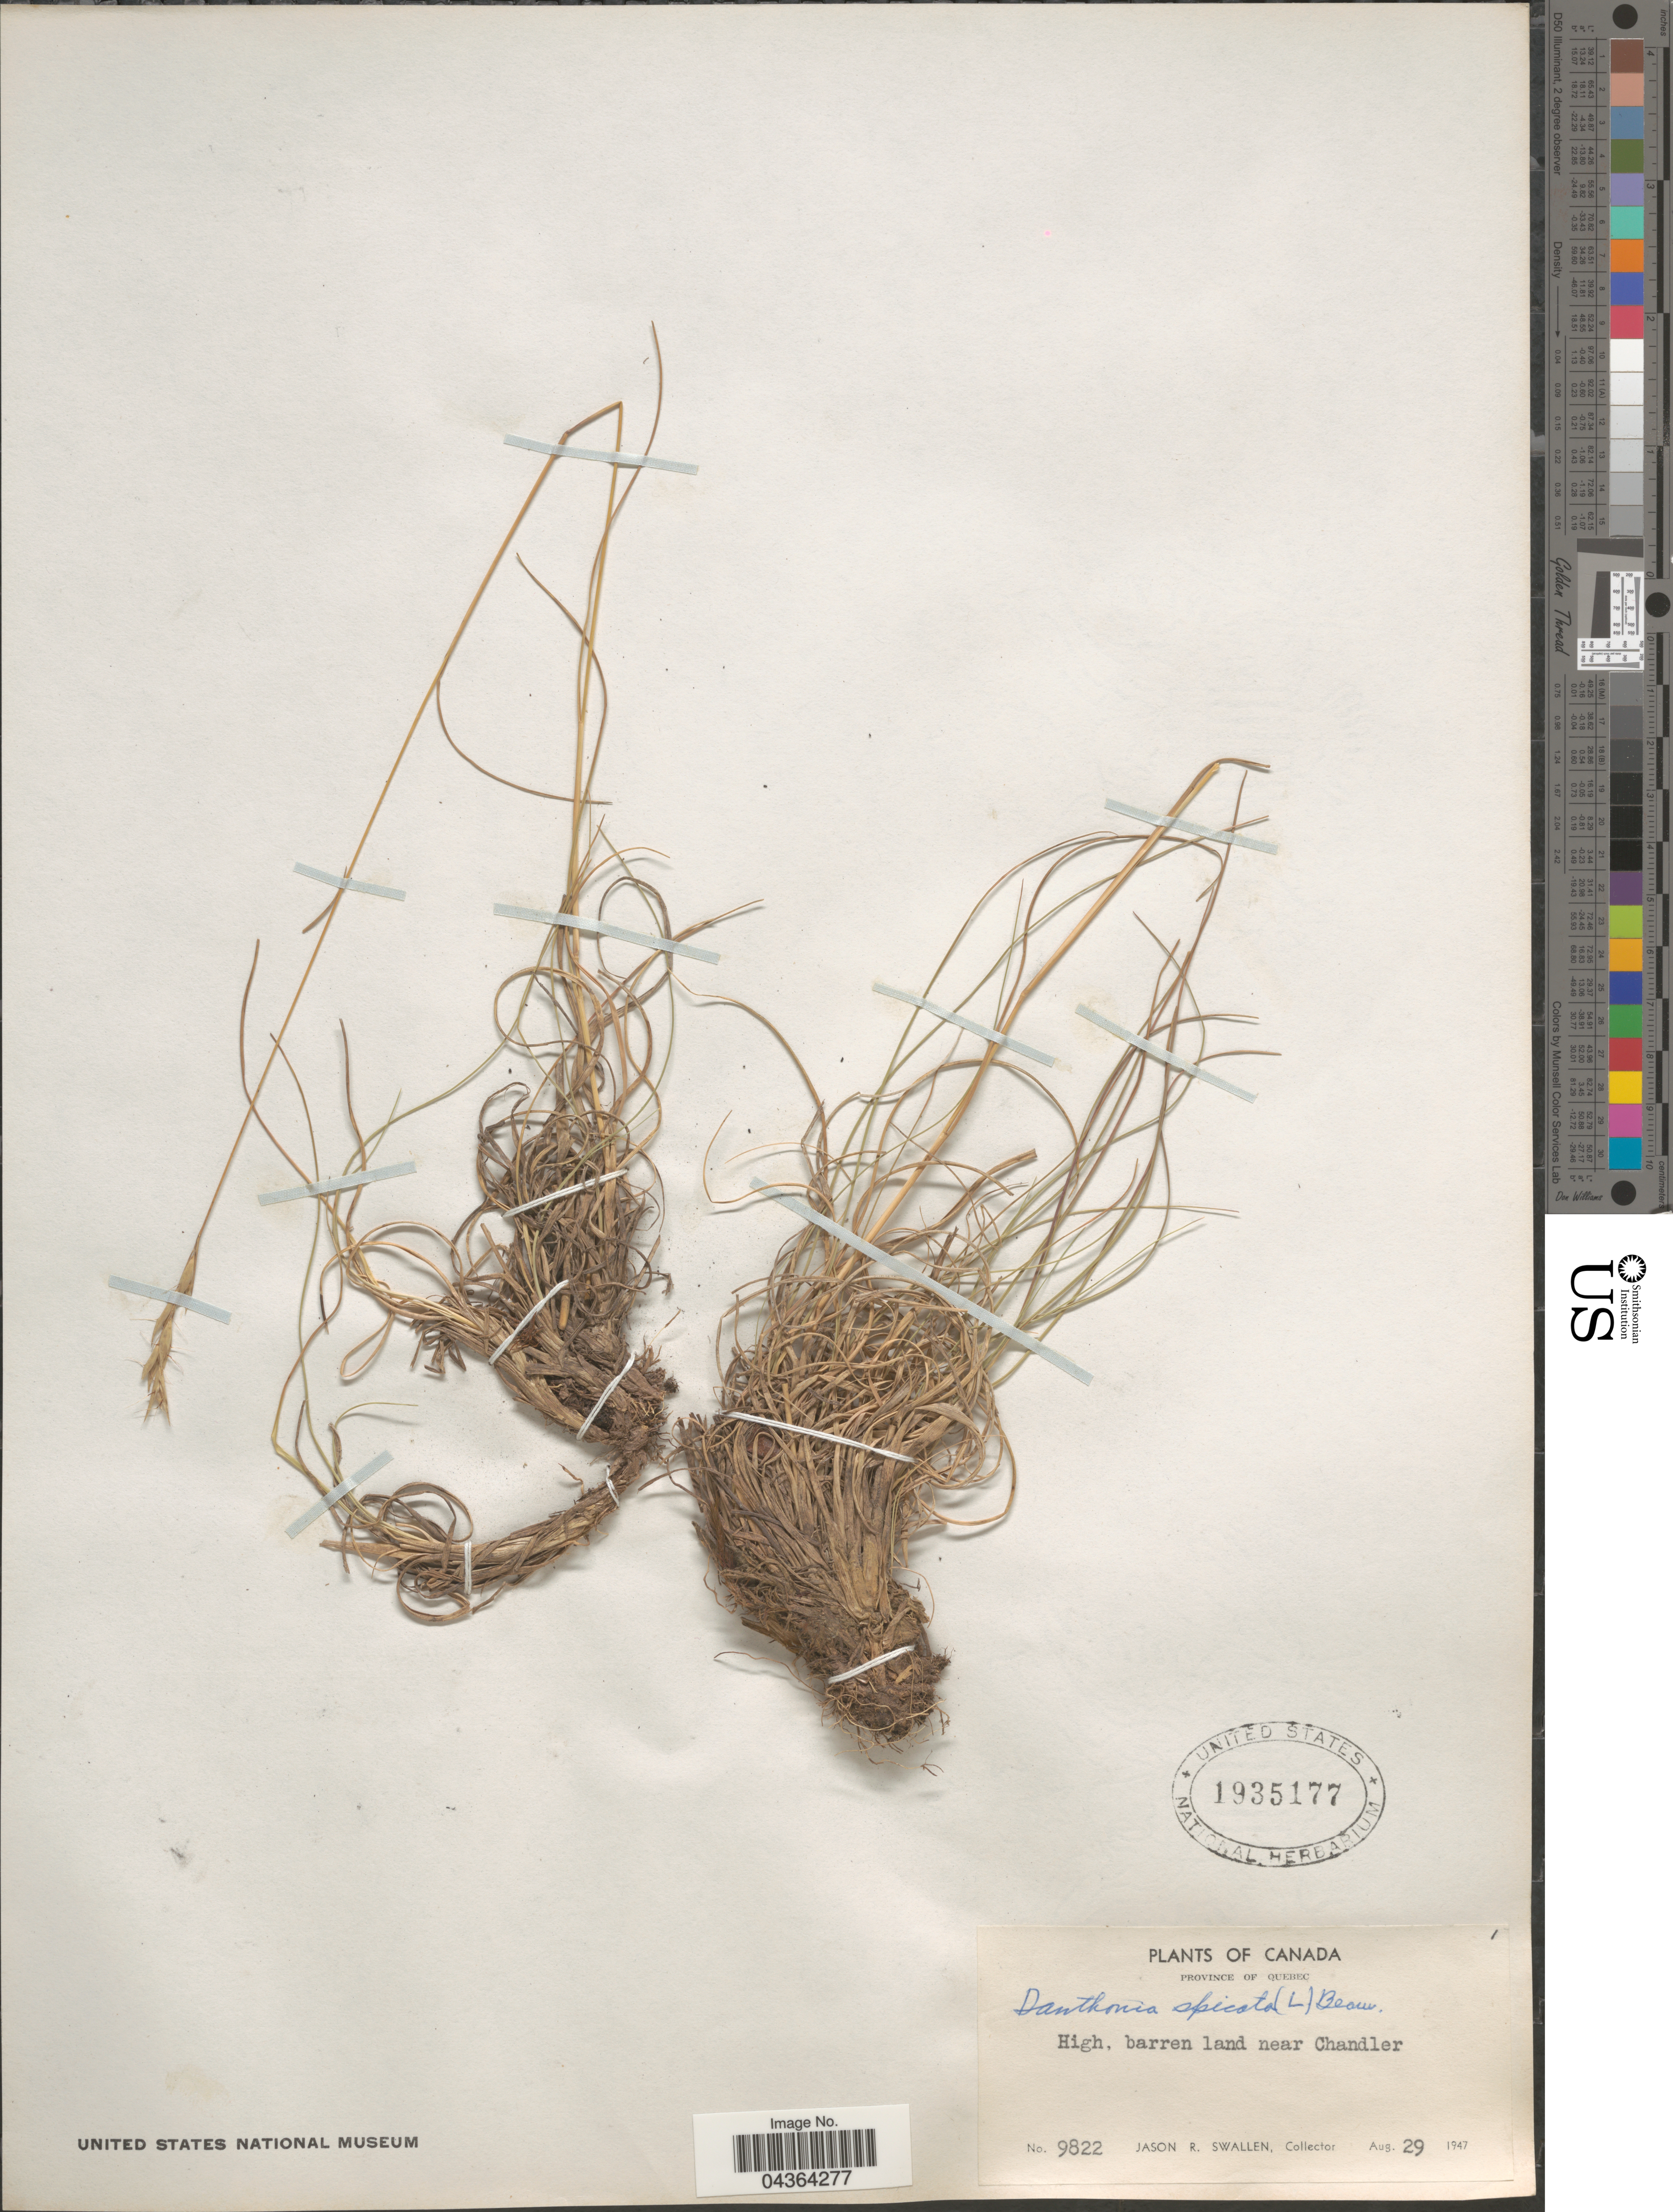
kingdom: Plantae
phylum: Tracheophyta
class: Liliopsida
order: Poales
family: Poaceae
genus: Danthonia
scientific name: Danthonia spicata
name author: (L.) P. Beauv. ex Roem. & Schult.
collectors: J. R. Swallen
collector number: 9822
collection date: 1947-08-29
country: Canada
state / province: Quebec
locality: High, barren land near Chandler.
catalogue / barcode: US 1935177